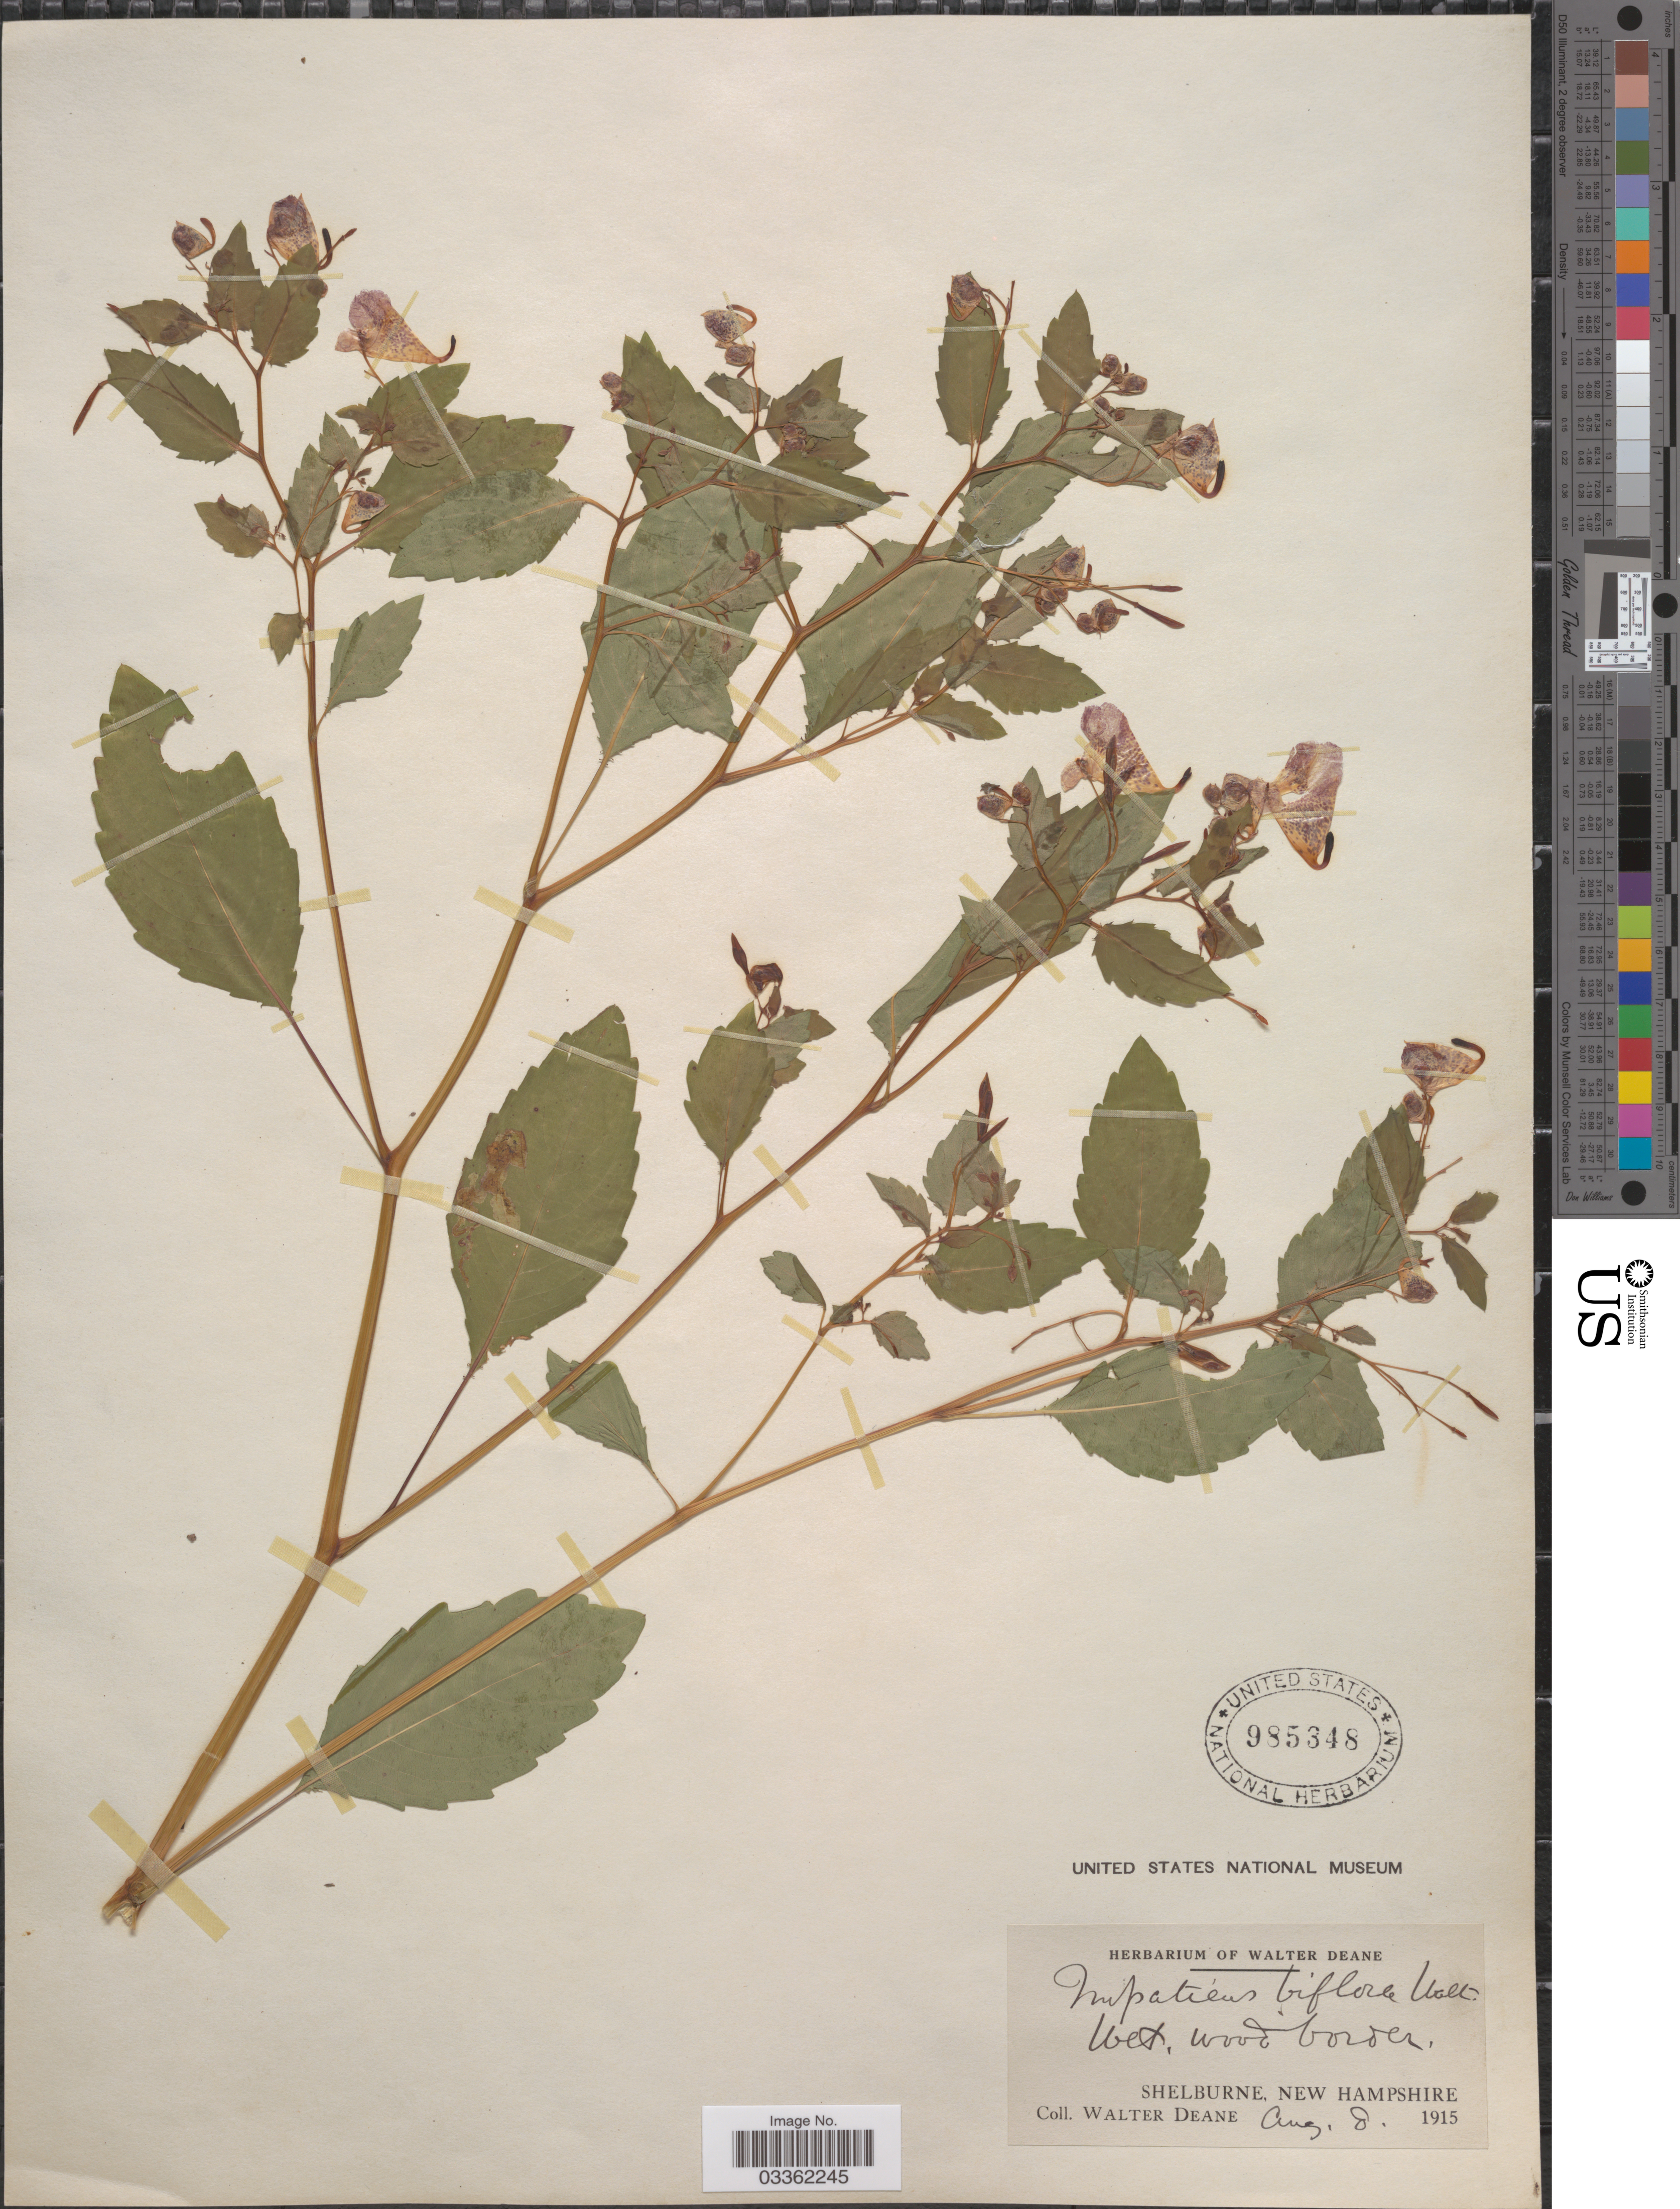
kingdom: Plantae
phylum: Tracheophyta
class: Magnoliopsida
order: Ericales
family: Balsaminaceae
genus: Impatiens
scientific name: Impatiens capensis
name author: Meerb.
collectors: W. Deane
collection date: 1915-08-08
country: United States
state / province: New Hampshire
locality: Shelburne.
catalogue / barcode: US 985348